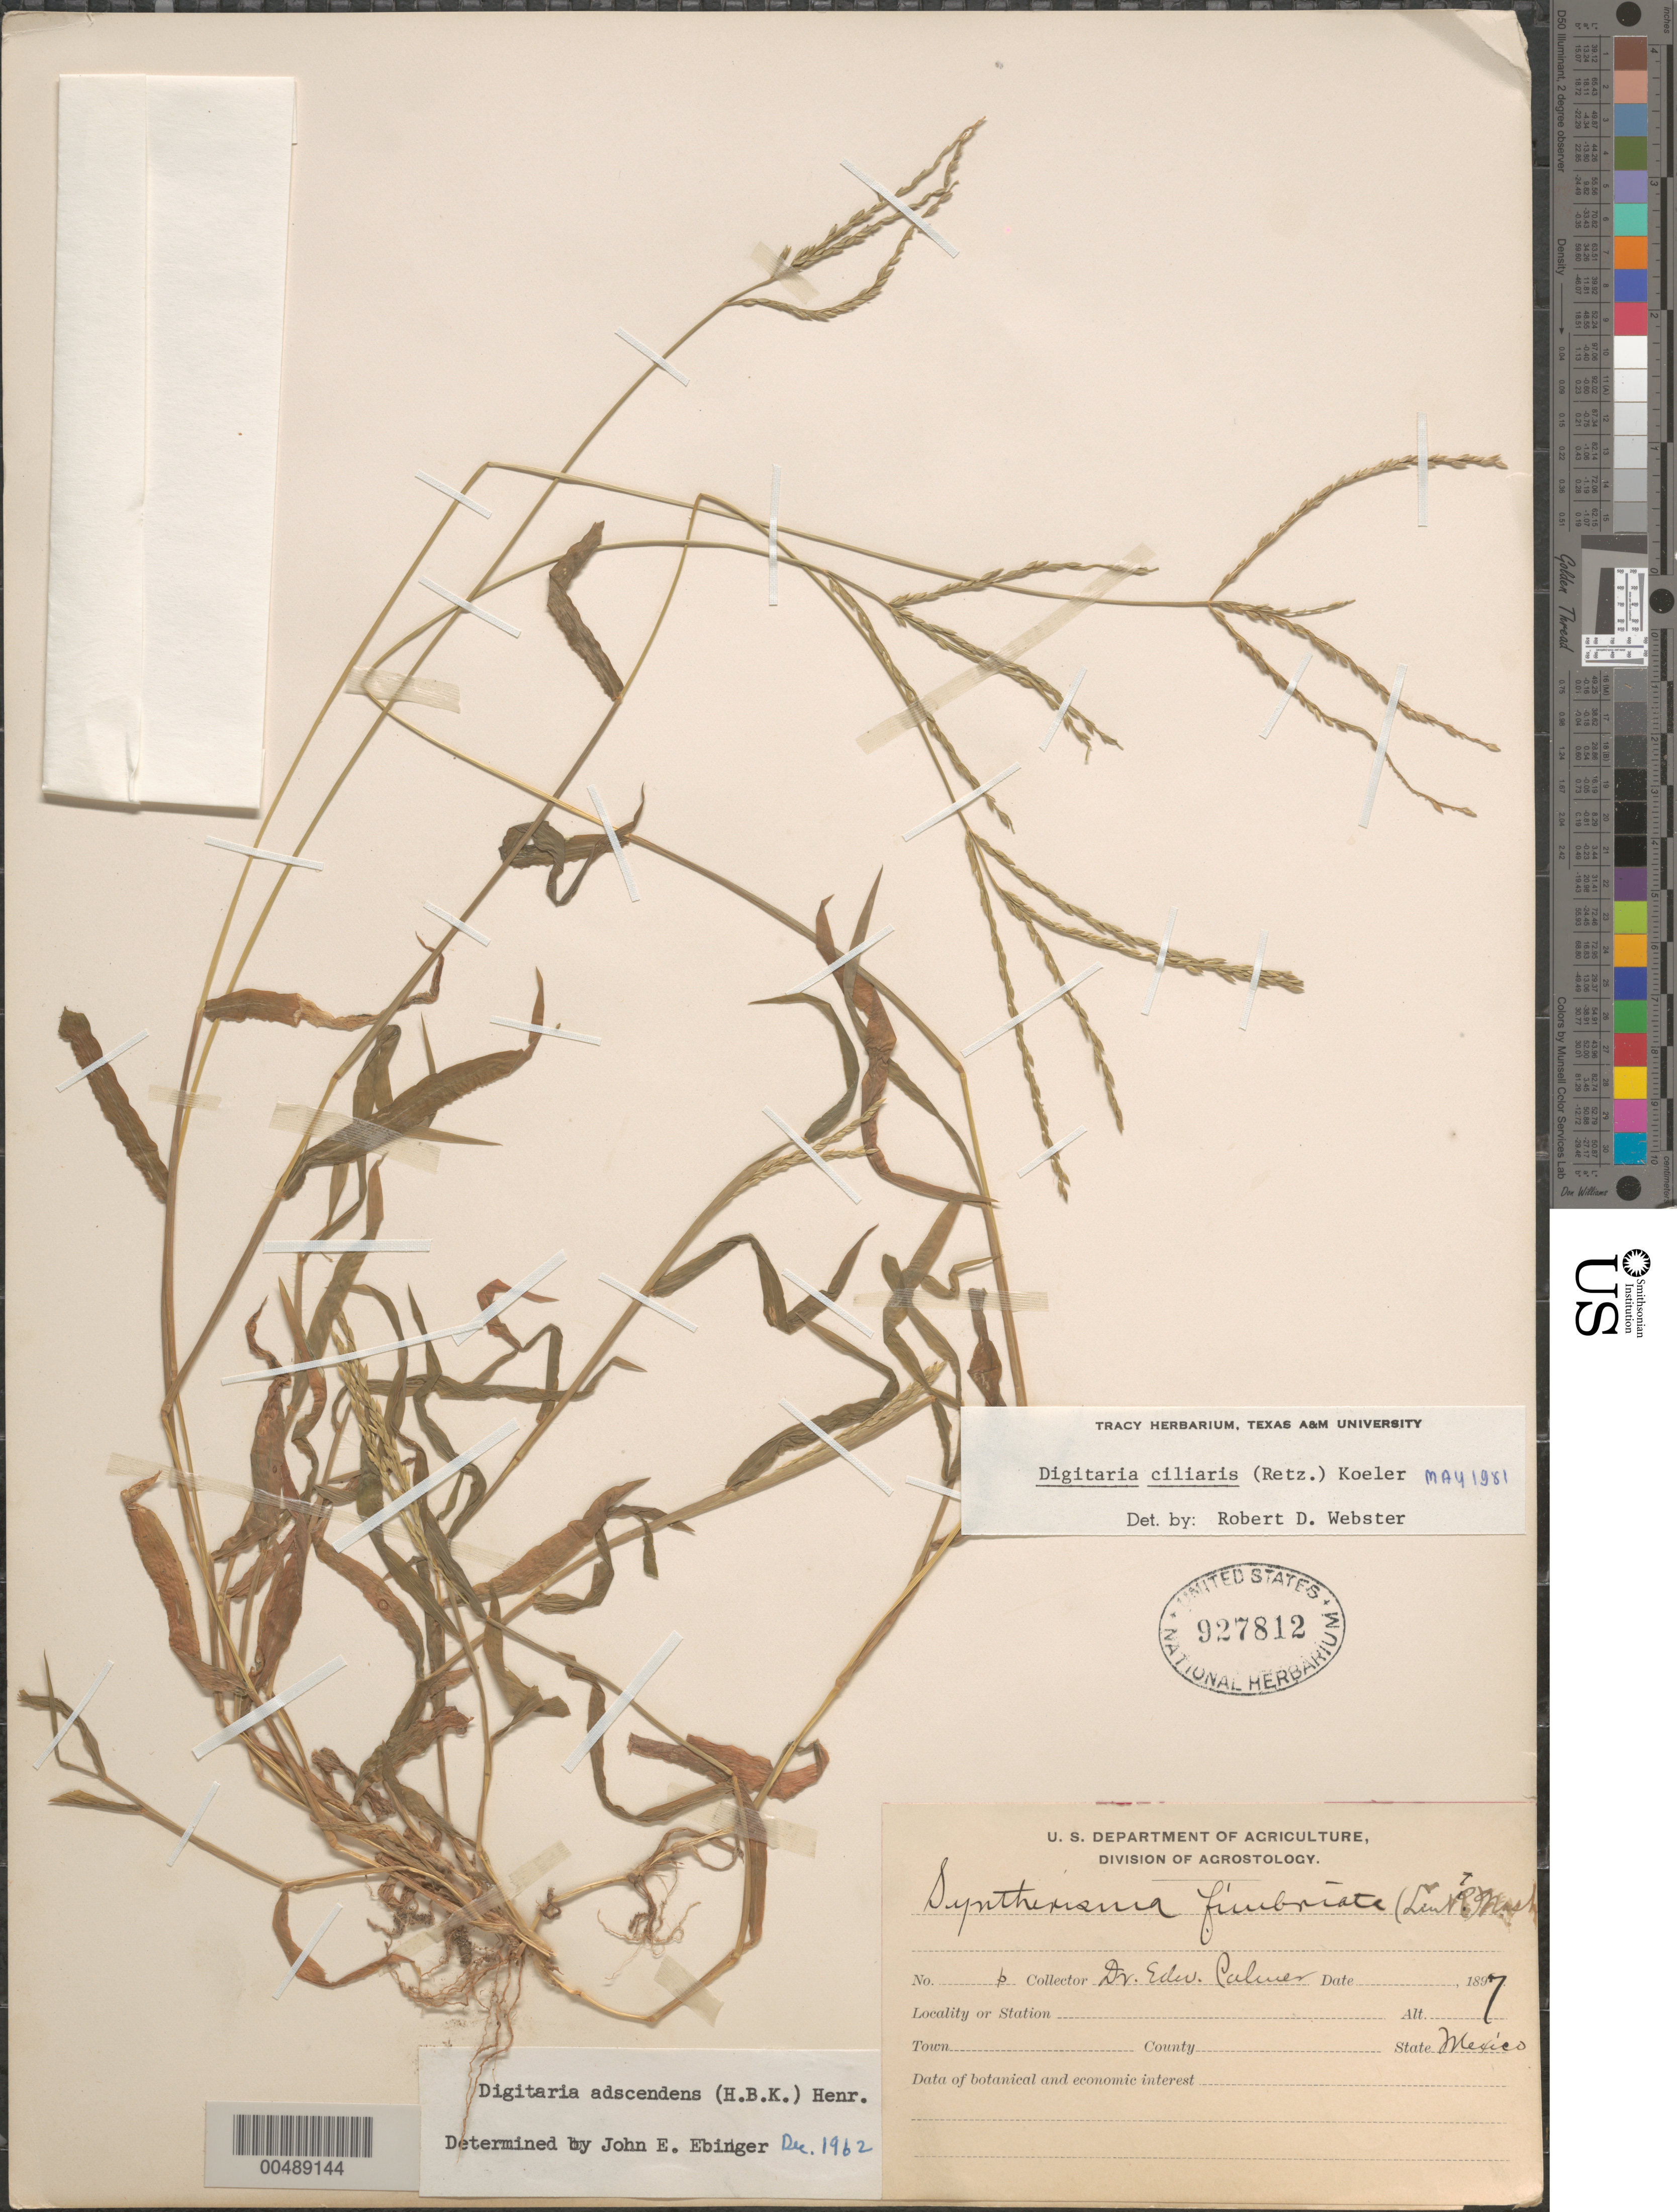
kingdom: Plantae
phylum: Tracheophyta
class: Liliopsida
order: Poales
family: Poaceae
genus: Digitaria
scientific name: Digitaria ciliaris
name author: (Retz.) Koeler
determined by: Webster, Robert D.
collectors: E. Palmer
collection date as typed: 1897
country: Mexico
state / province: Durango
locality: San Ramon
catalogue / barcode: US 927812